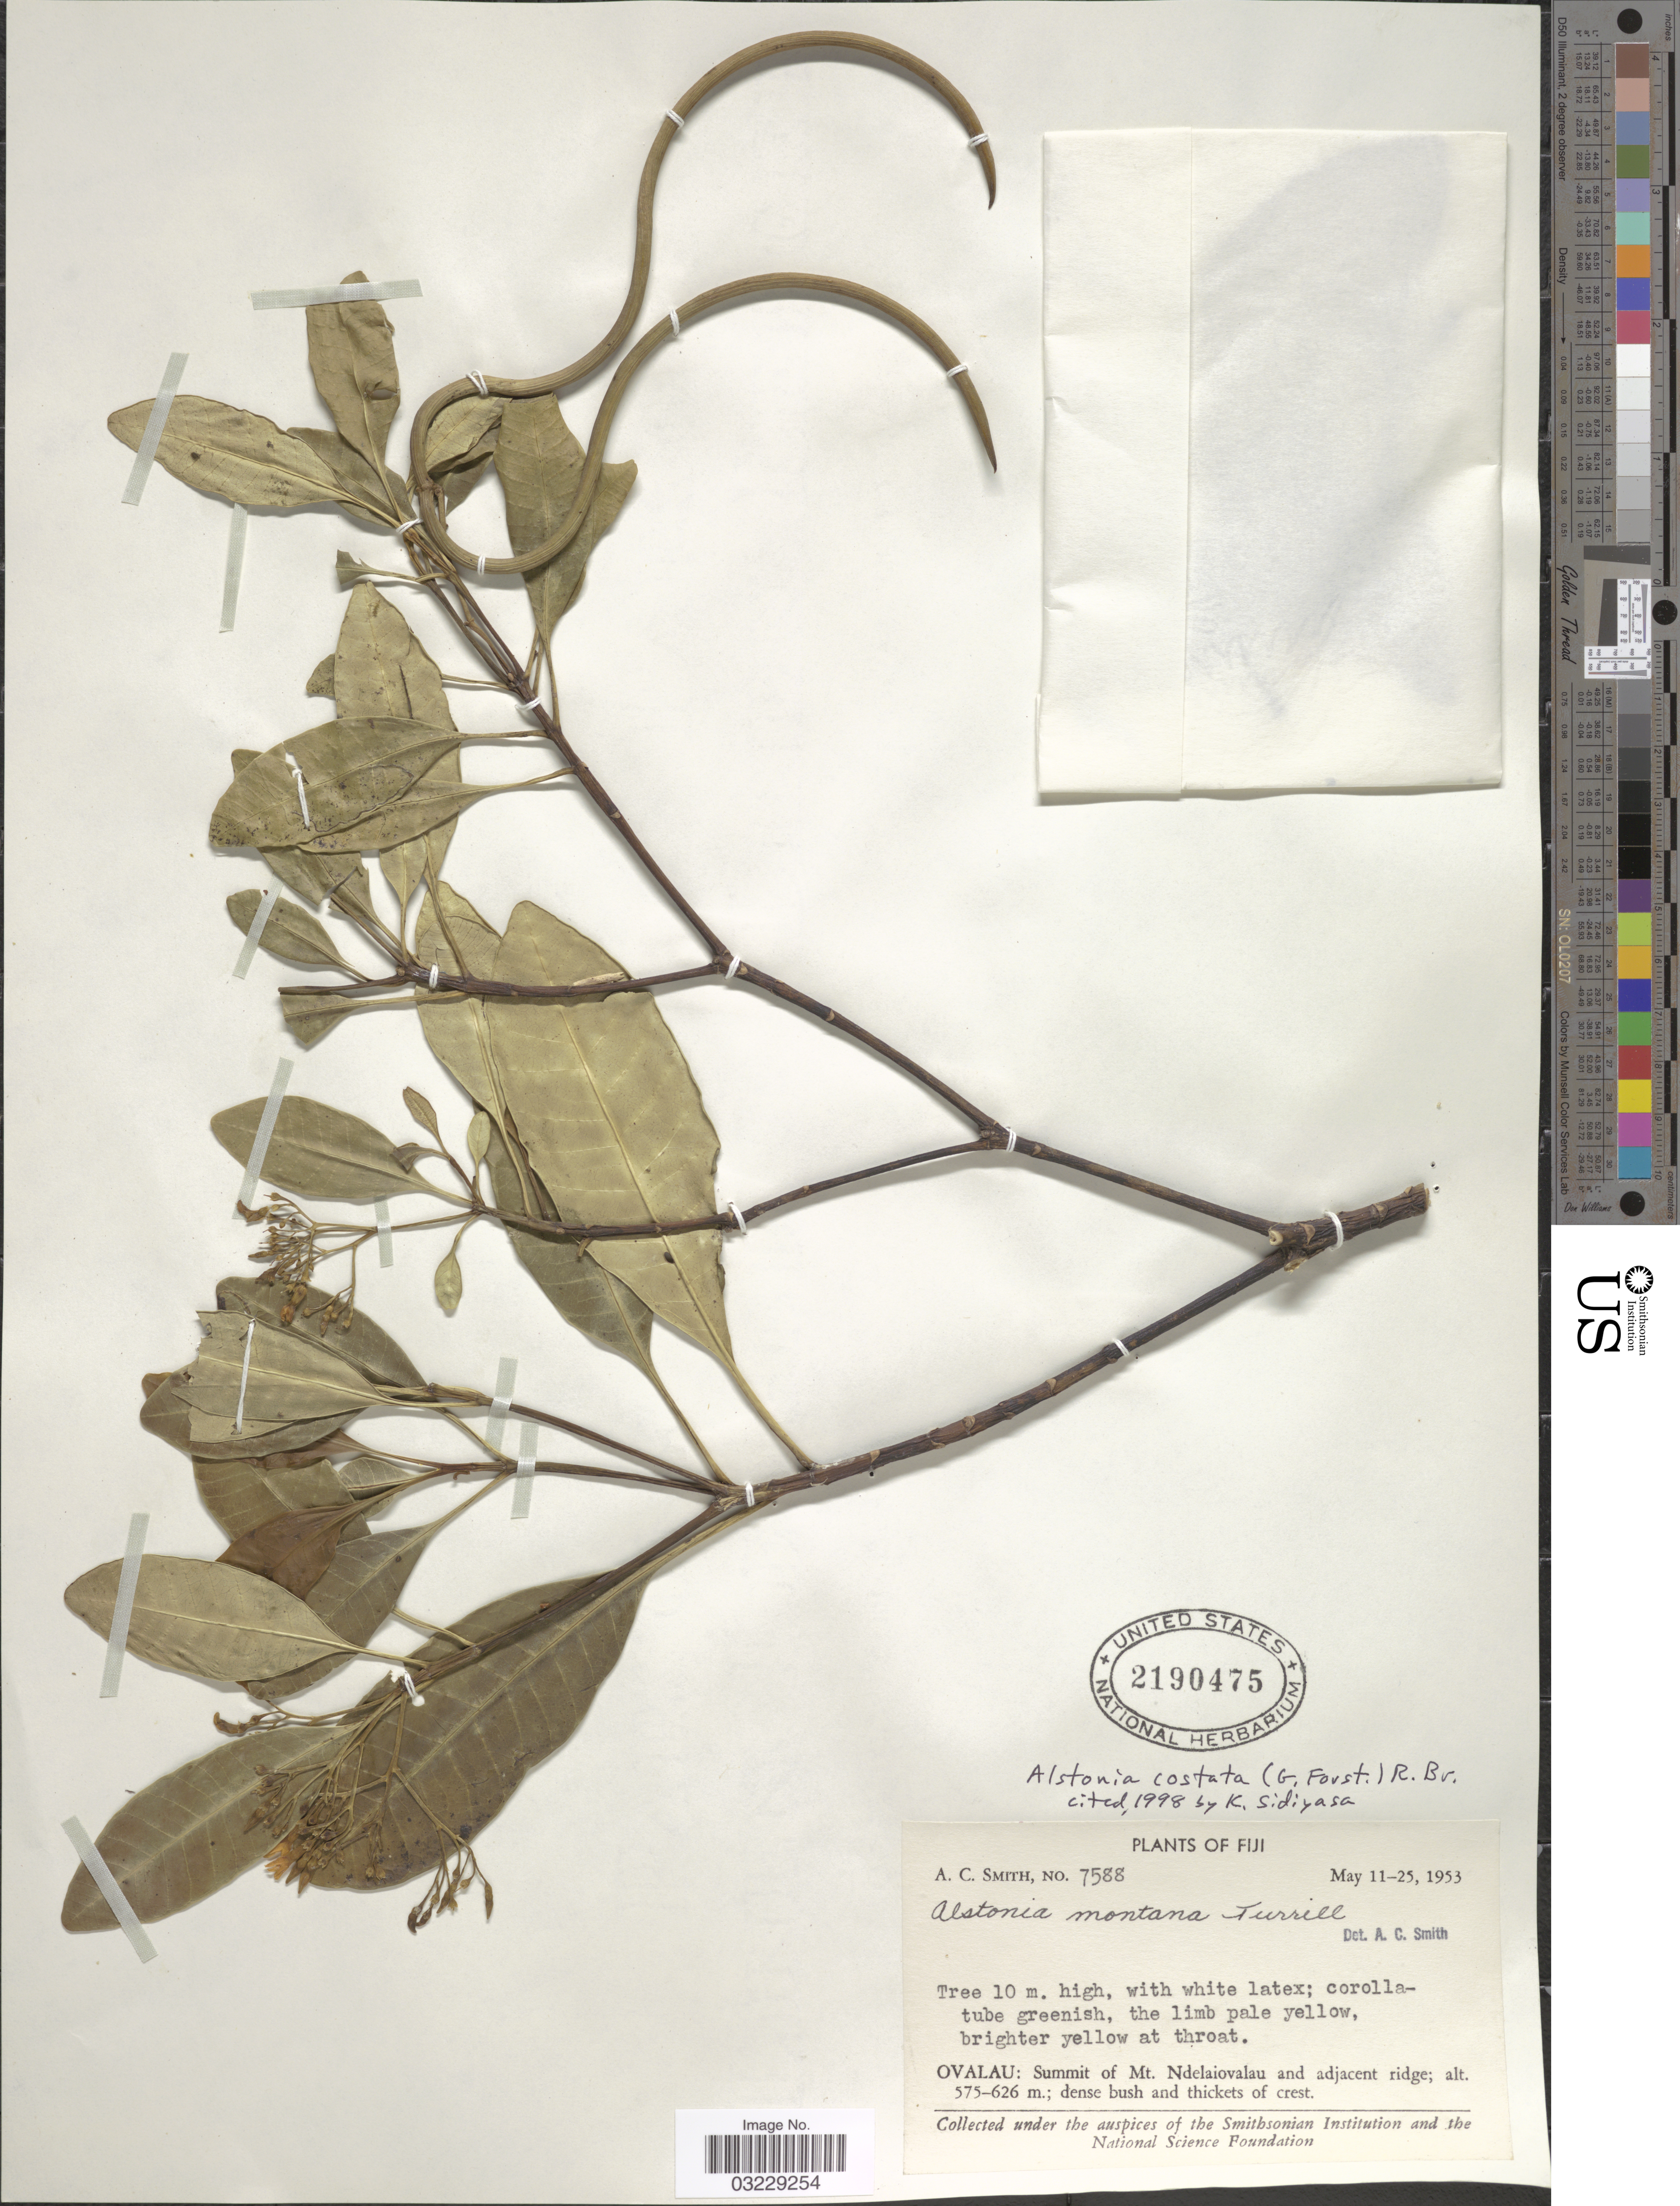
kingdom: Plantae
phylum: Tracheophyta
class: Magnoliopsida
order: Gentianales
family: Apocynaceae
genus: Alstonia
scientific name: Alstonia sp.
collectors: A. C. Smith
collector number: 7588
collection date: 1953-05-11/1953-05-25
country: Fiji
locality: Ovalau: Summit of Mt. Ndelaiovalau and adjacent ridge.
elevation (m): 575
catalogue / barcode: US 2190475